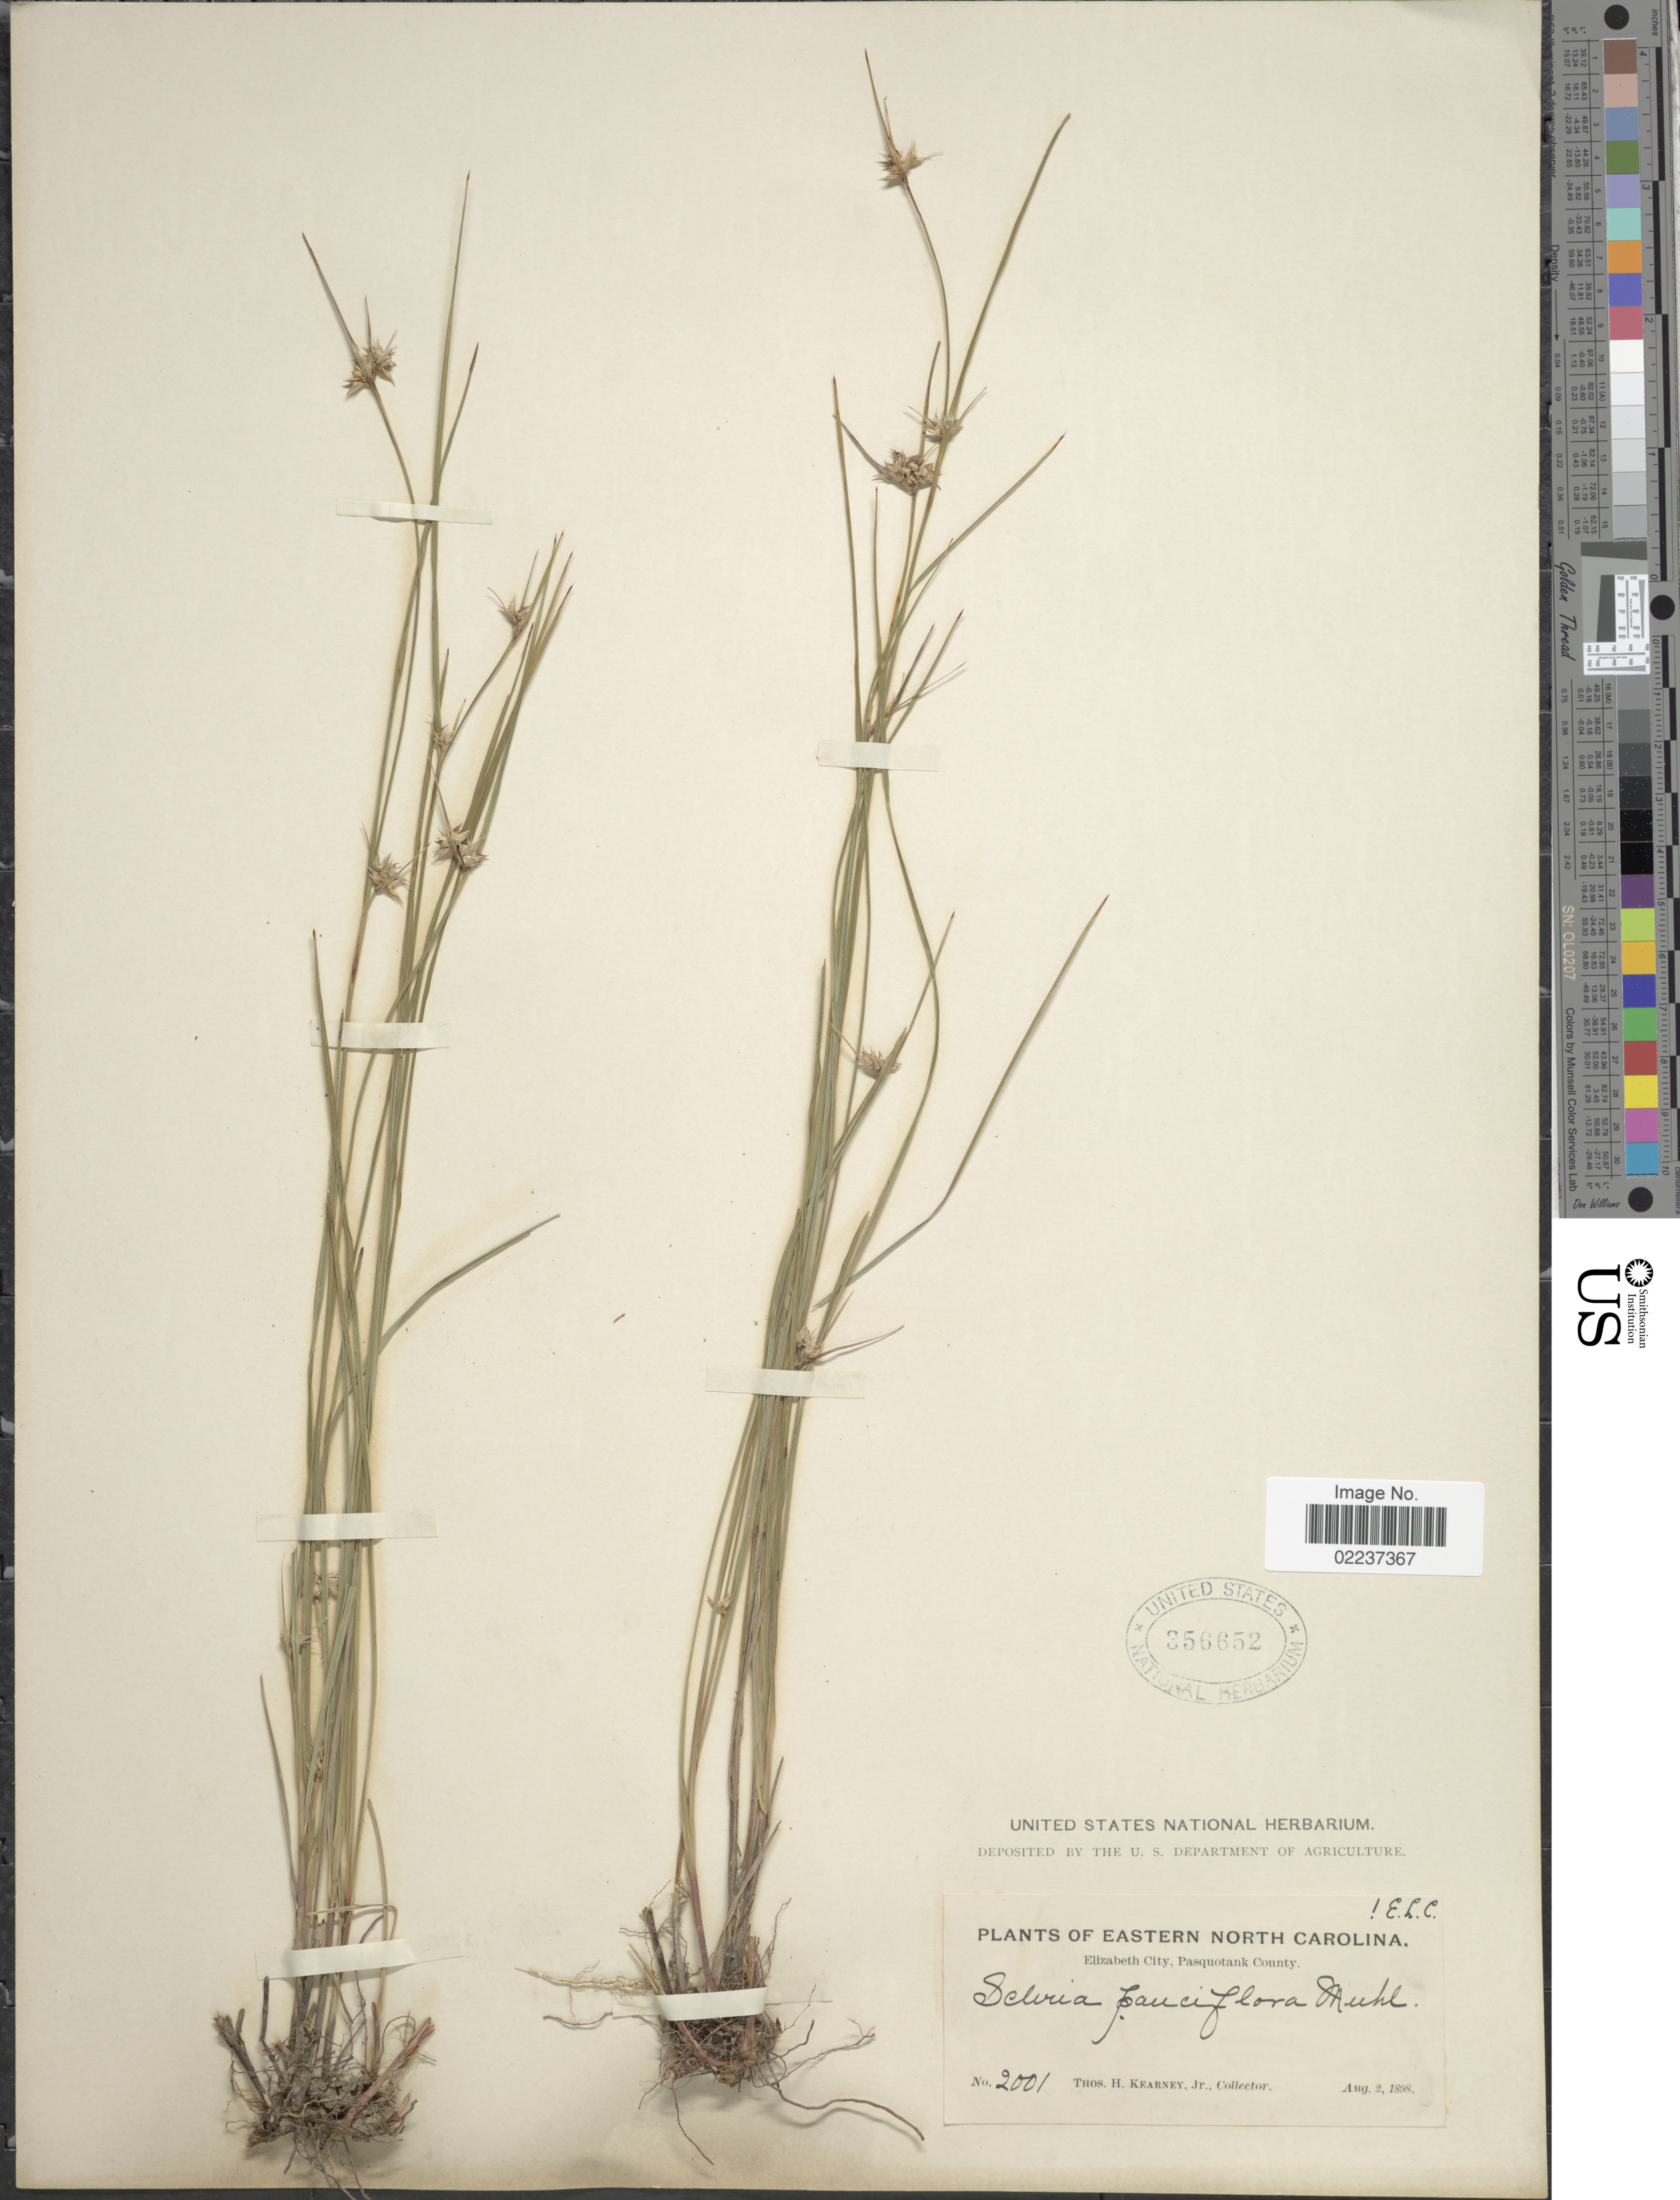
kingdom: Plantae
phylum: Tracheophyta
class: Liliopsida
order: Poales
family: Cyperaceae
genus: Scleria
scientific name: Scleria pauciflora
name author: Muhl. ex Willd.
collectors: T. H. Kearney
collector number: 2001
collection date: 1898-08-02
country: United States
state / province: North Carolina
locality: Eastern North Carolina, Elizabeth City, Pasquotank County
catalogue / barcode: US 356652